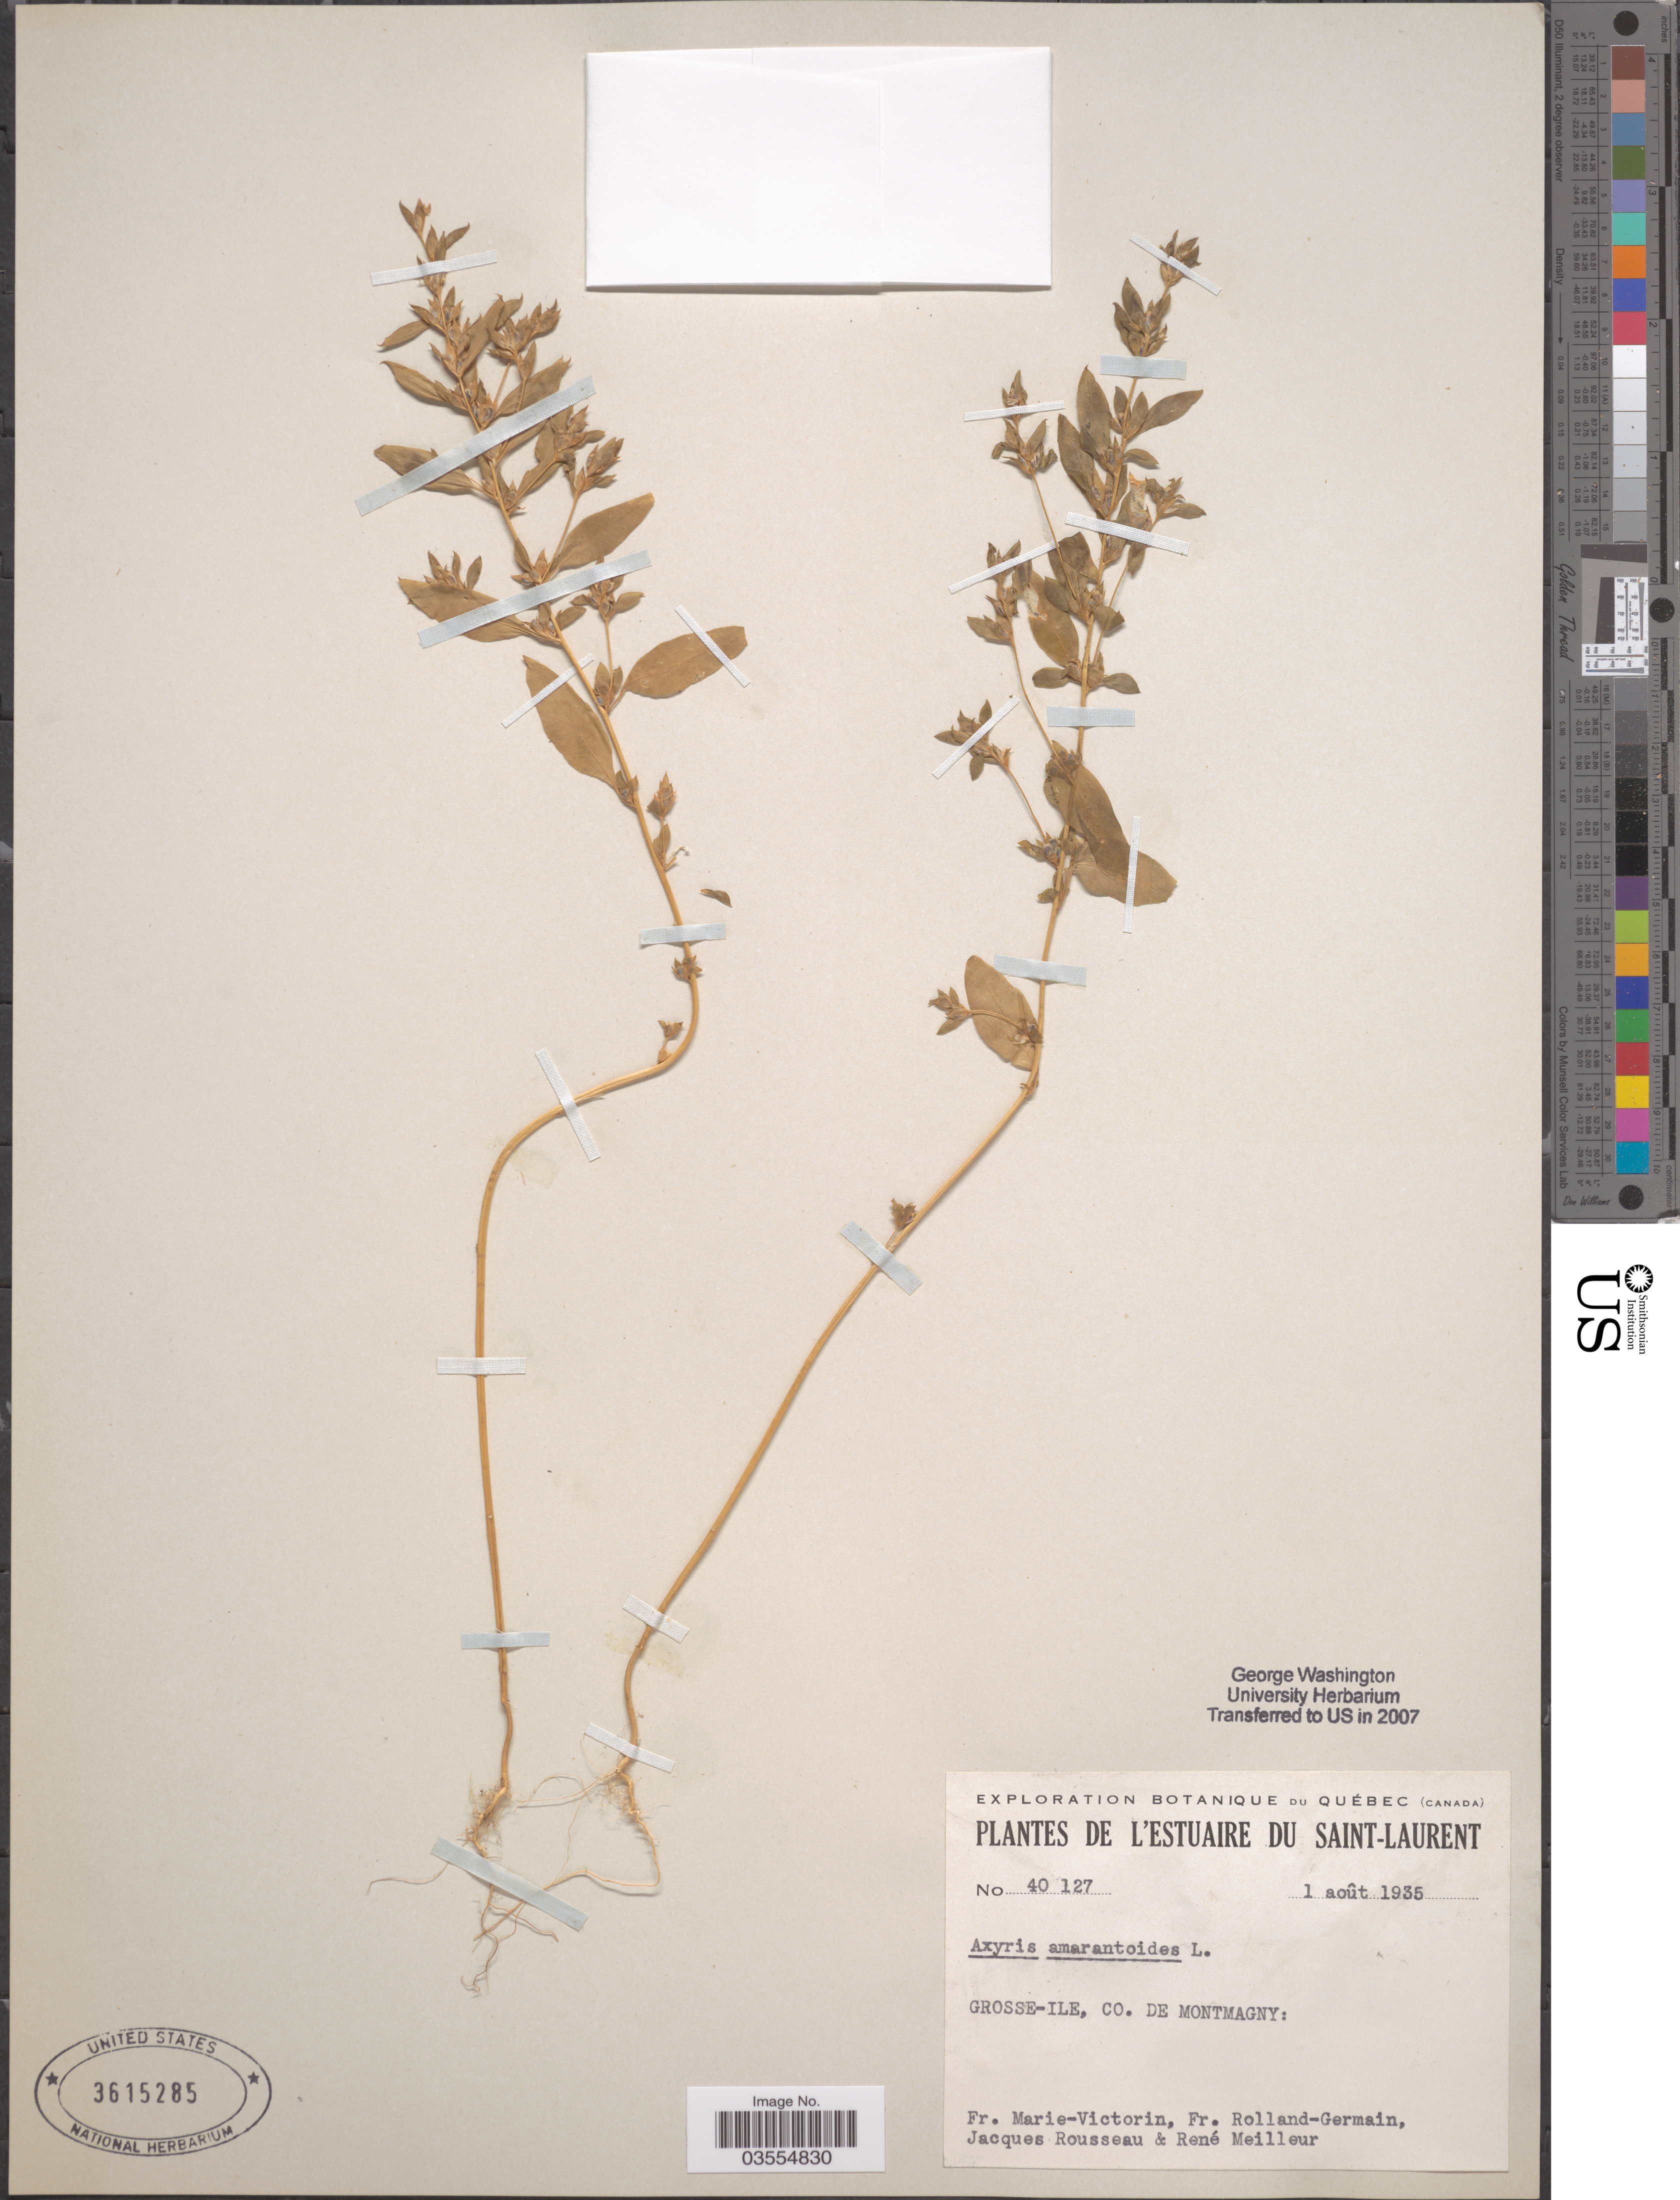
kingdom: Plantae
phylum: Tracheophyta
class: Magnoliopsida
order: Caryophyllales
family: Amaranthaceae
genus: Axyris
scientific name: Axyris amaranthoides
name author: L.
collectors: F. Marie-Victorin, Rolland-Germain, J. Rousseau & R. Meilleur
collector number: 40127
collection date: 1935-08-01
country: Canada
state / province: Quebec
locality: L'Estuaire du Saint-Laurent. Grosse-Ile, Co. De Montmagny.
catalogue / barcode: US 3615285